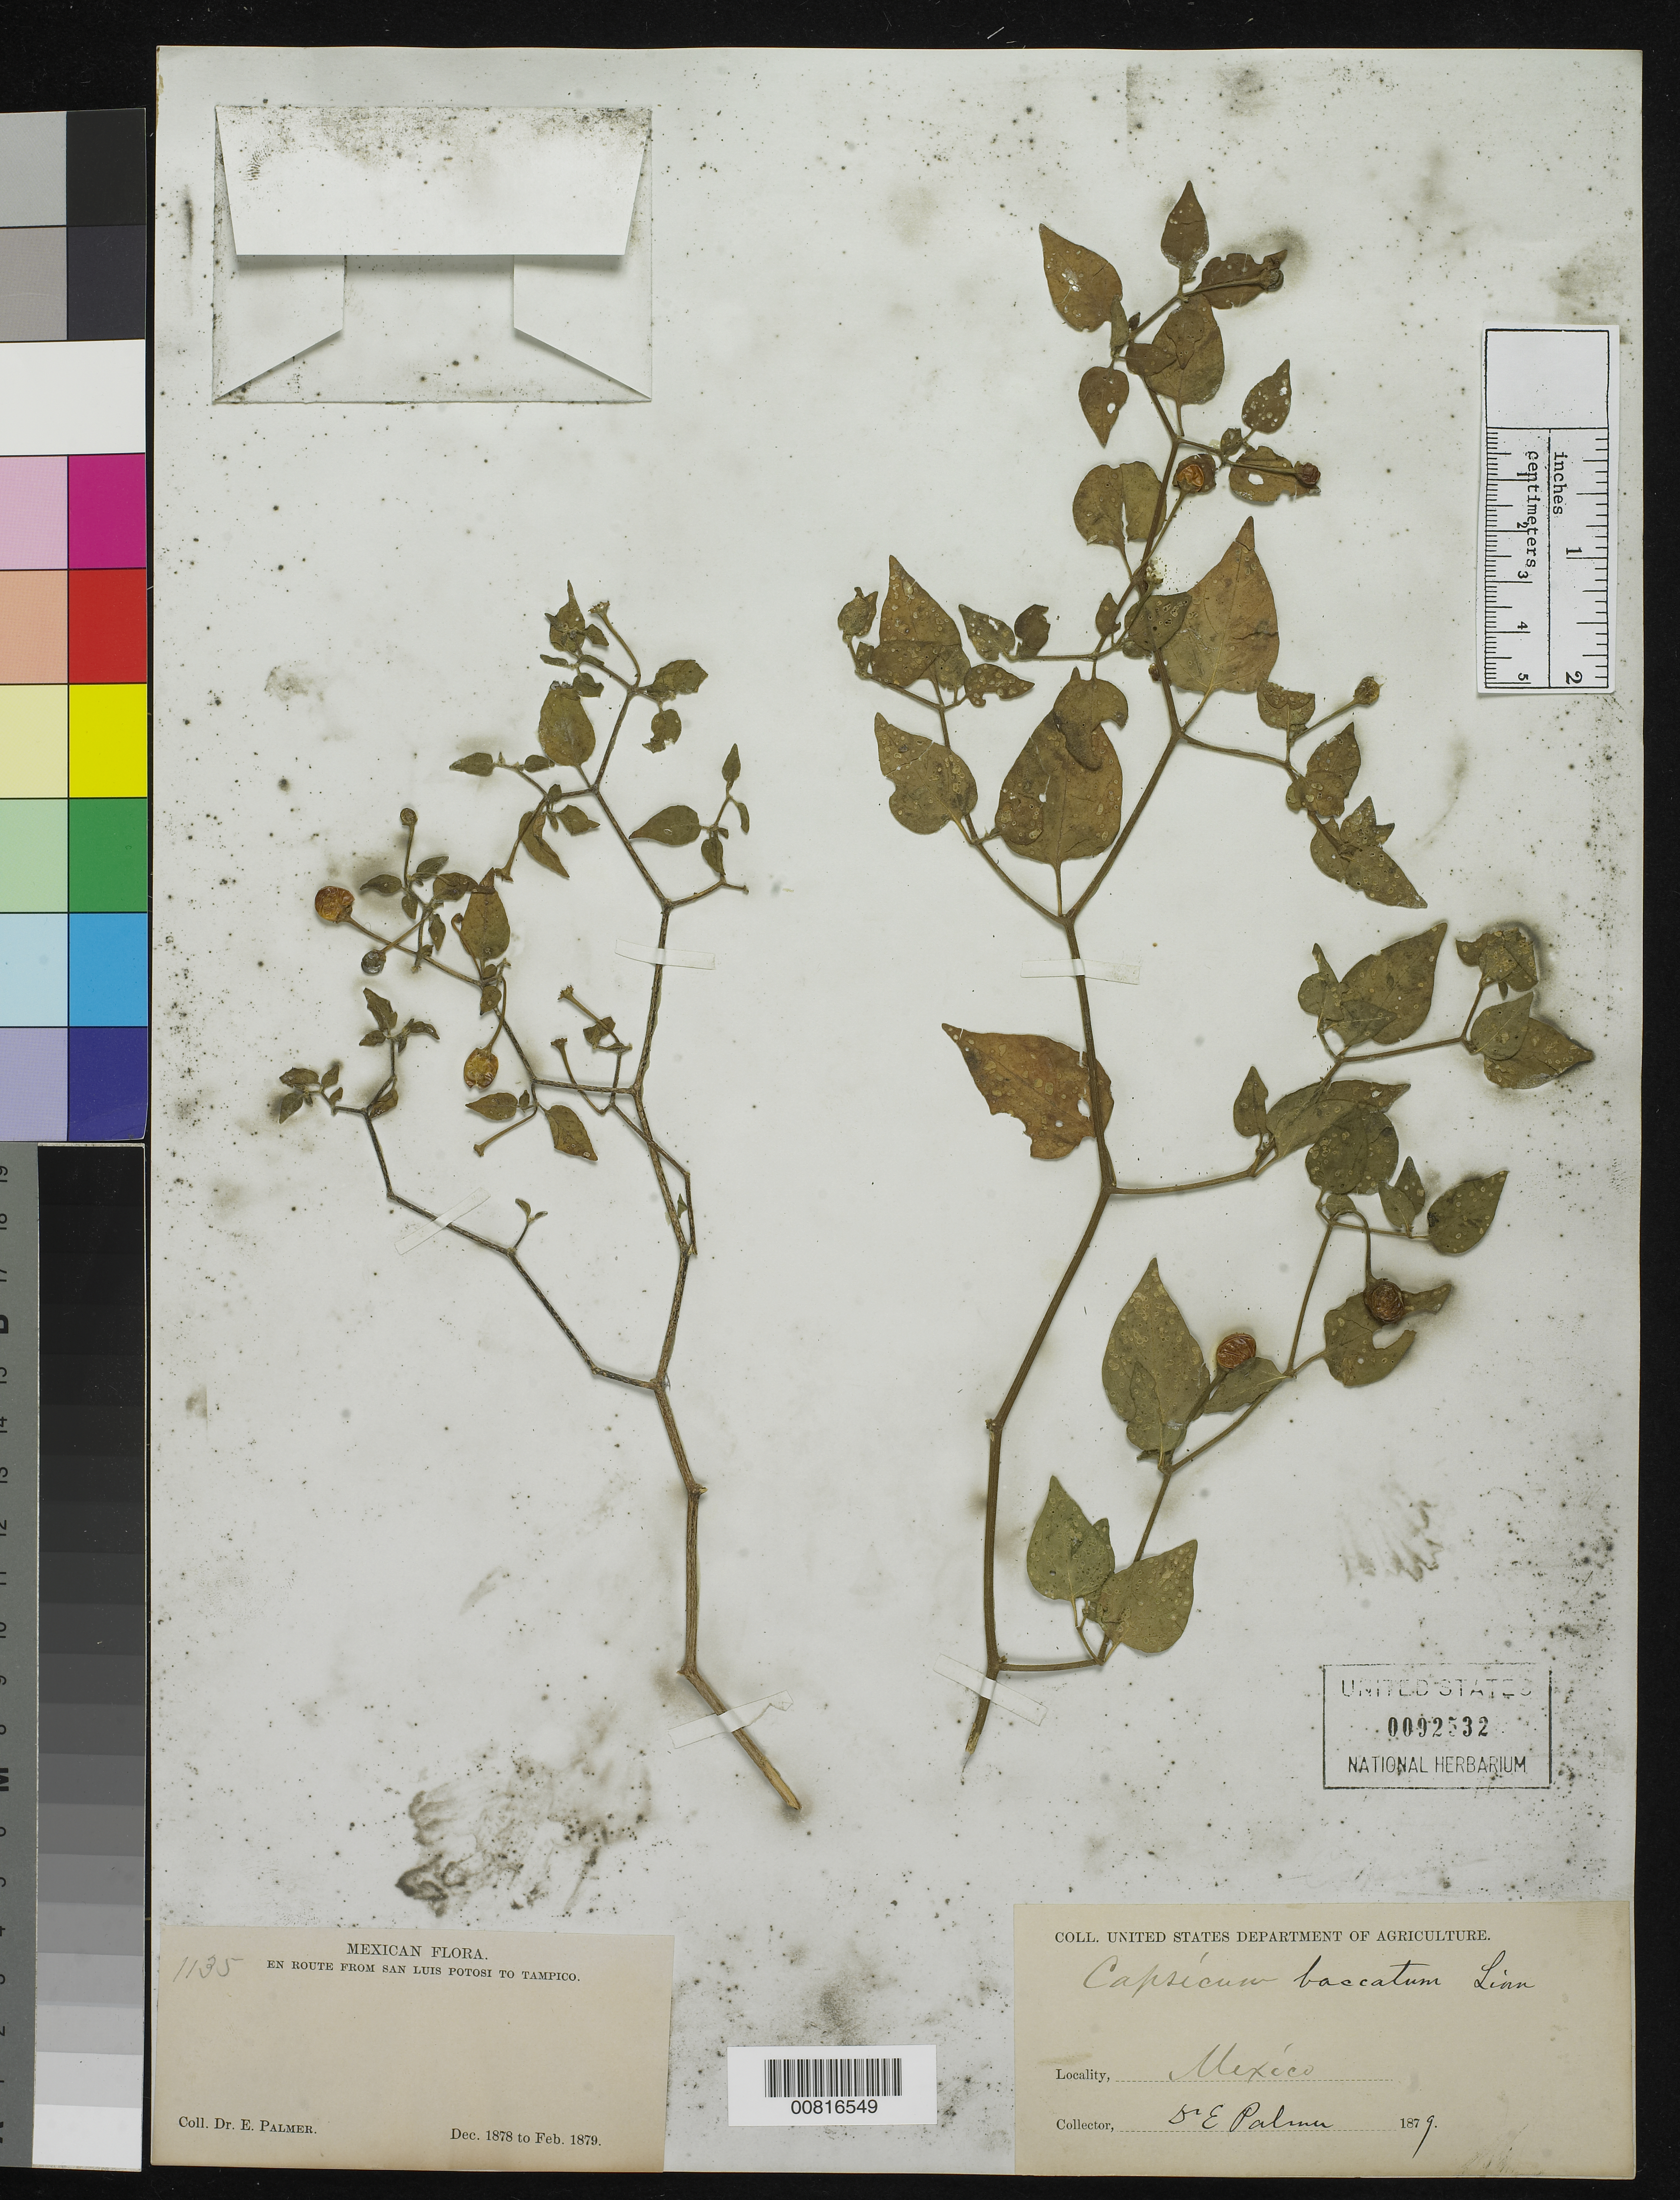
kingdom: Plantae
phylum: Tracheophyta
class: Magnoliopsida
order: Solanales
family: Solanaceae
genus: Capsicum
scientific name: Capsicum baccatum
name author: L.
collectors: E. Palmer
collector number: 1135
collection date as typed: Dec 1878 to -- Feb 1879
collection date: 1878-12/1879-02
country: Mexico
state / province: San Luis Potosí / Tamaulipas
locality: En route from San Luis Potosí to Tampico.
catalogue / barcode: US 92532